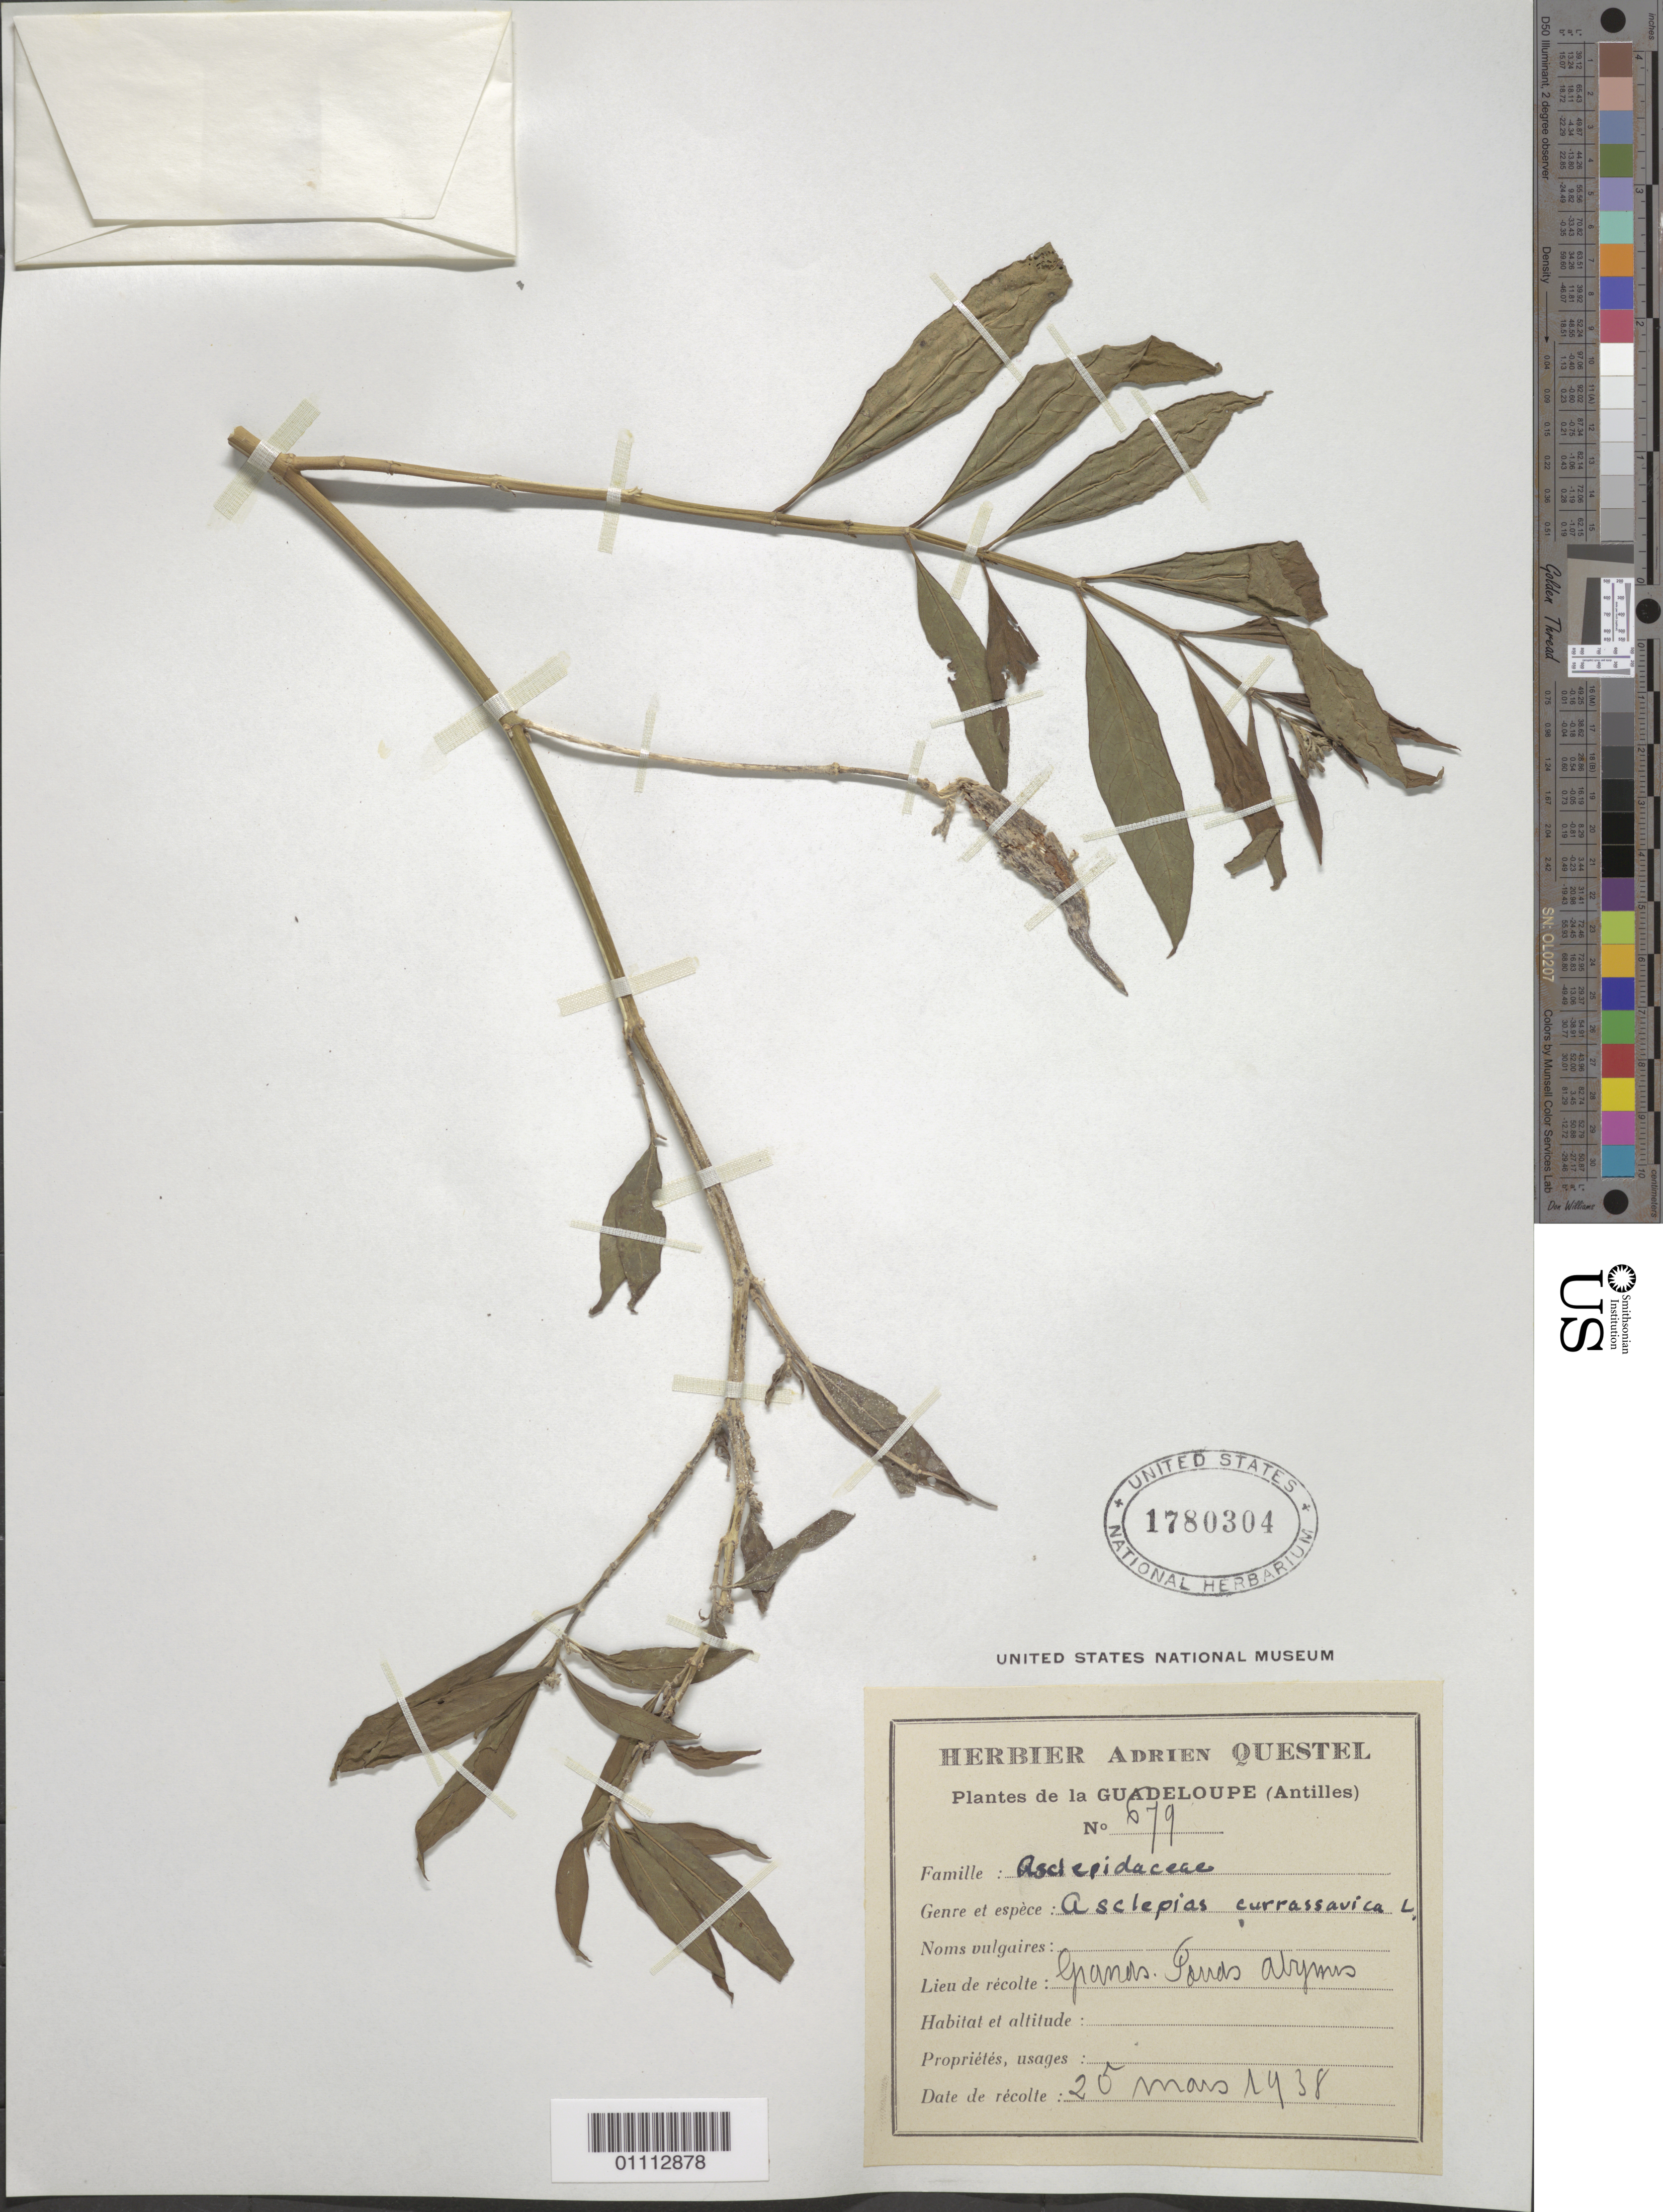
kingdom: Plantae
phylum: Tracheophyta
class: Magnoliopsida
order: Gentianales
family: Apocynaceae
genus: Asclepias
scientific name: Asclepias curassavica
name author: L.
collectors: A. Questel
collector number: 679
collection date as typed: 25 Mar 1938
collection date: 1938-03-25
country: Guadeloupe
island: Grande Terre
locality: Epanas Parreb Abymes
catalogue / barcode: US 1780304